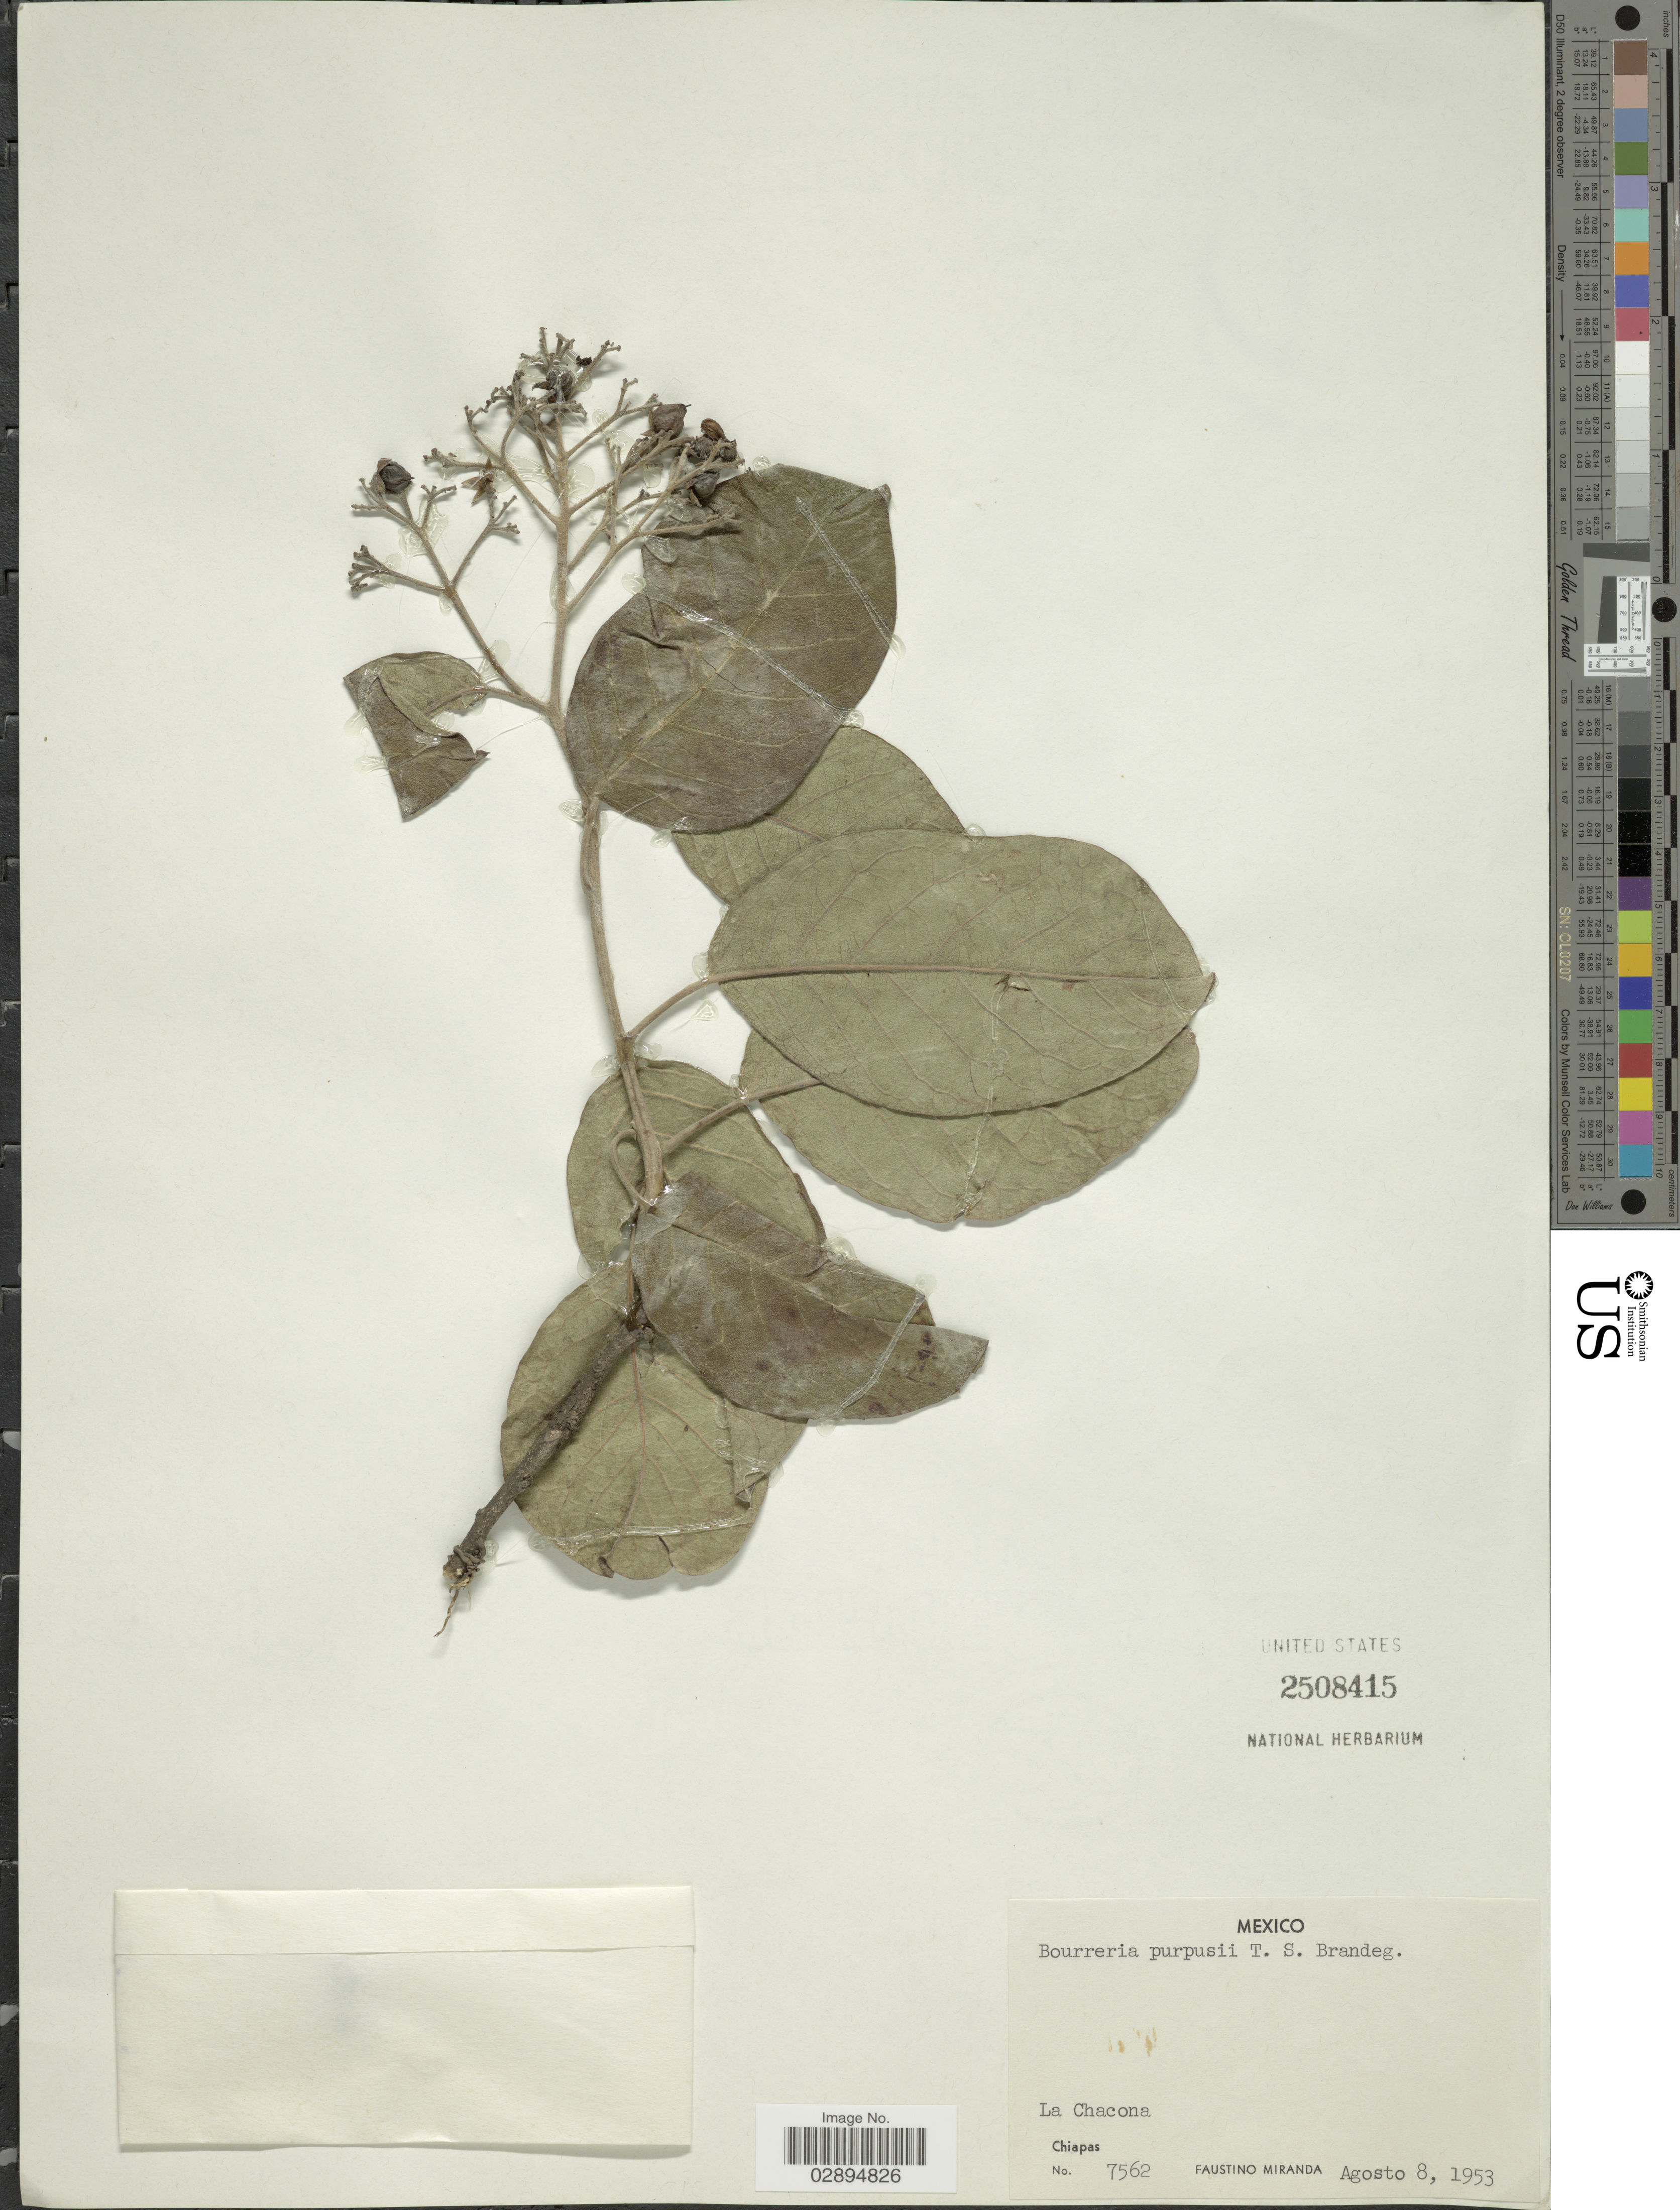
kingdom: Plantae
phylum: Tracheophyta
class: Magnoliopsida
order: Boraginales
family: Ehretiaceae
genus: Bourreria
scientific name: Bourreria purpusii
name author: Brandegee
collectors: F. Miranda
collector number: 7562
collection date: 1953-08-08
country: Mexico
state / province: Chiapas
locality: La Chacona.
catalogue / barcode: US 2508415